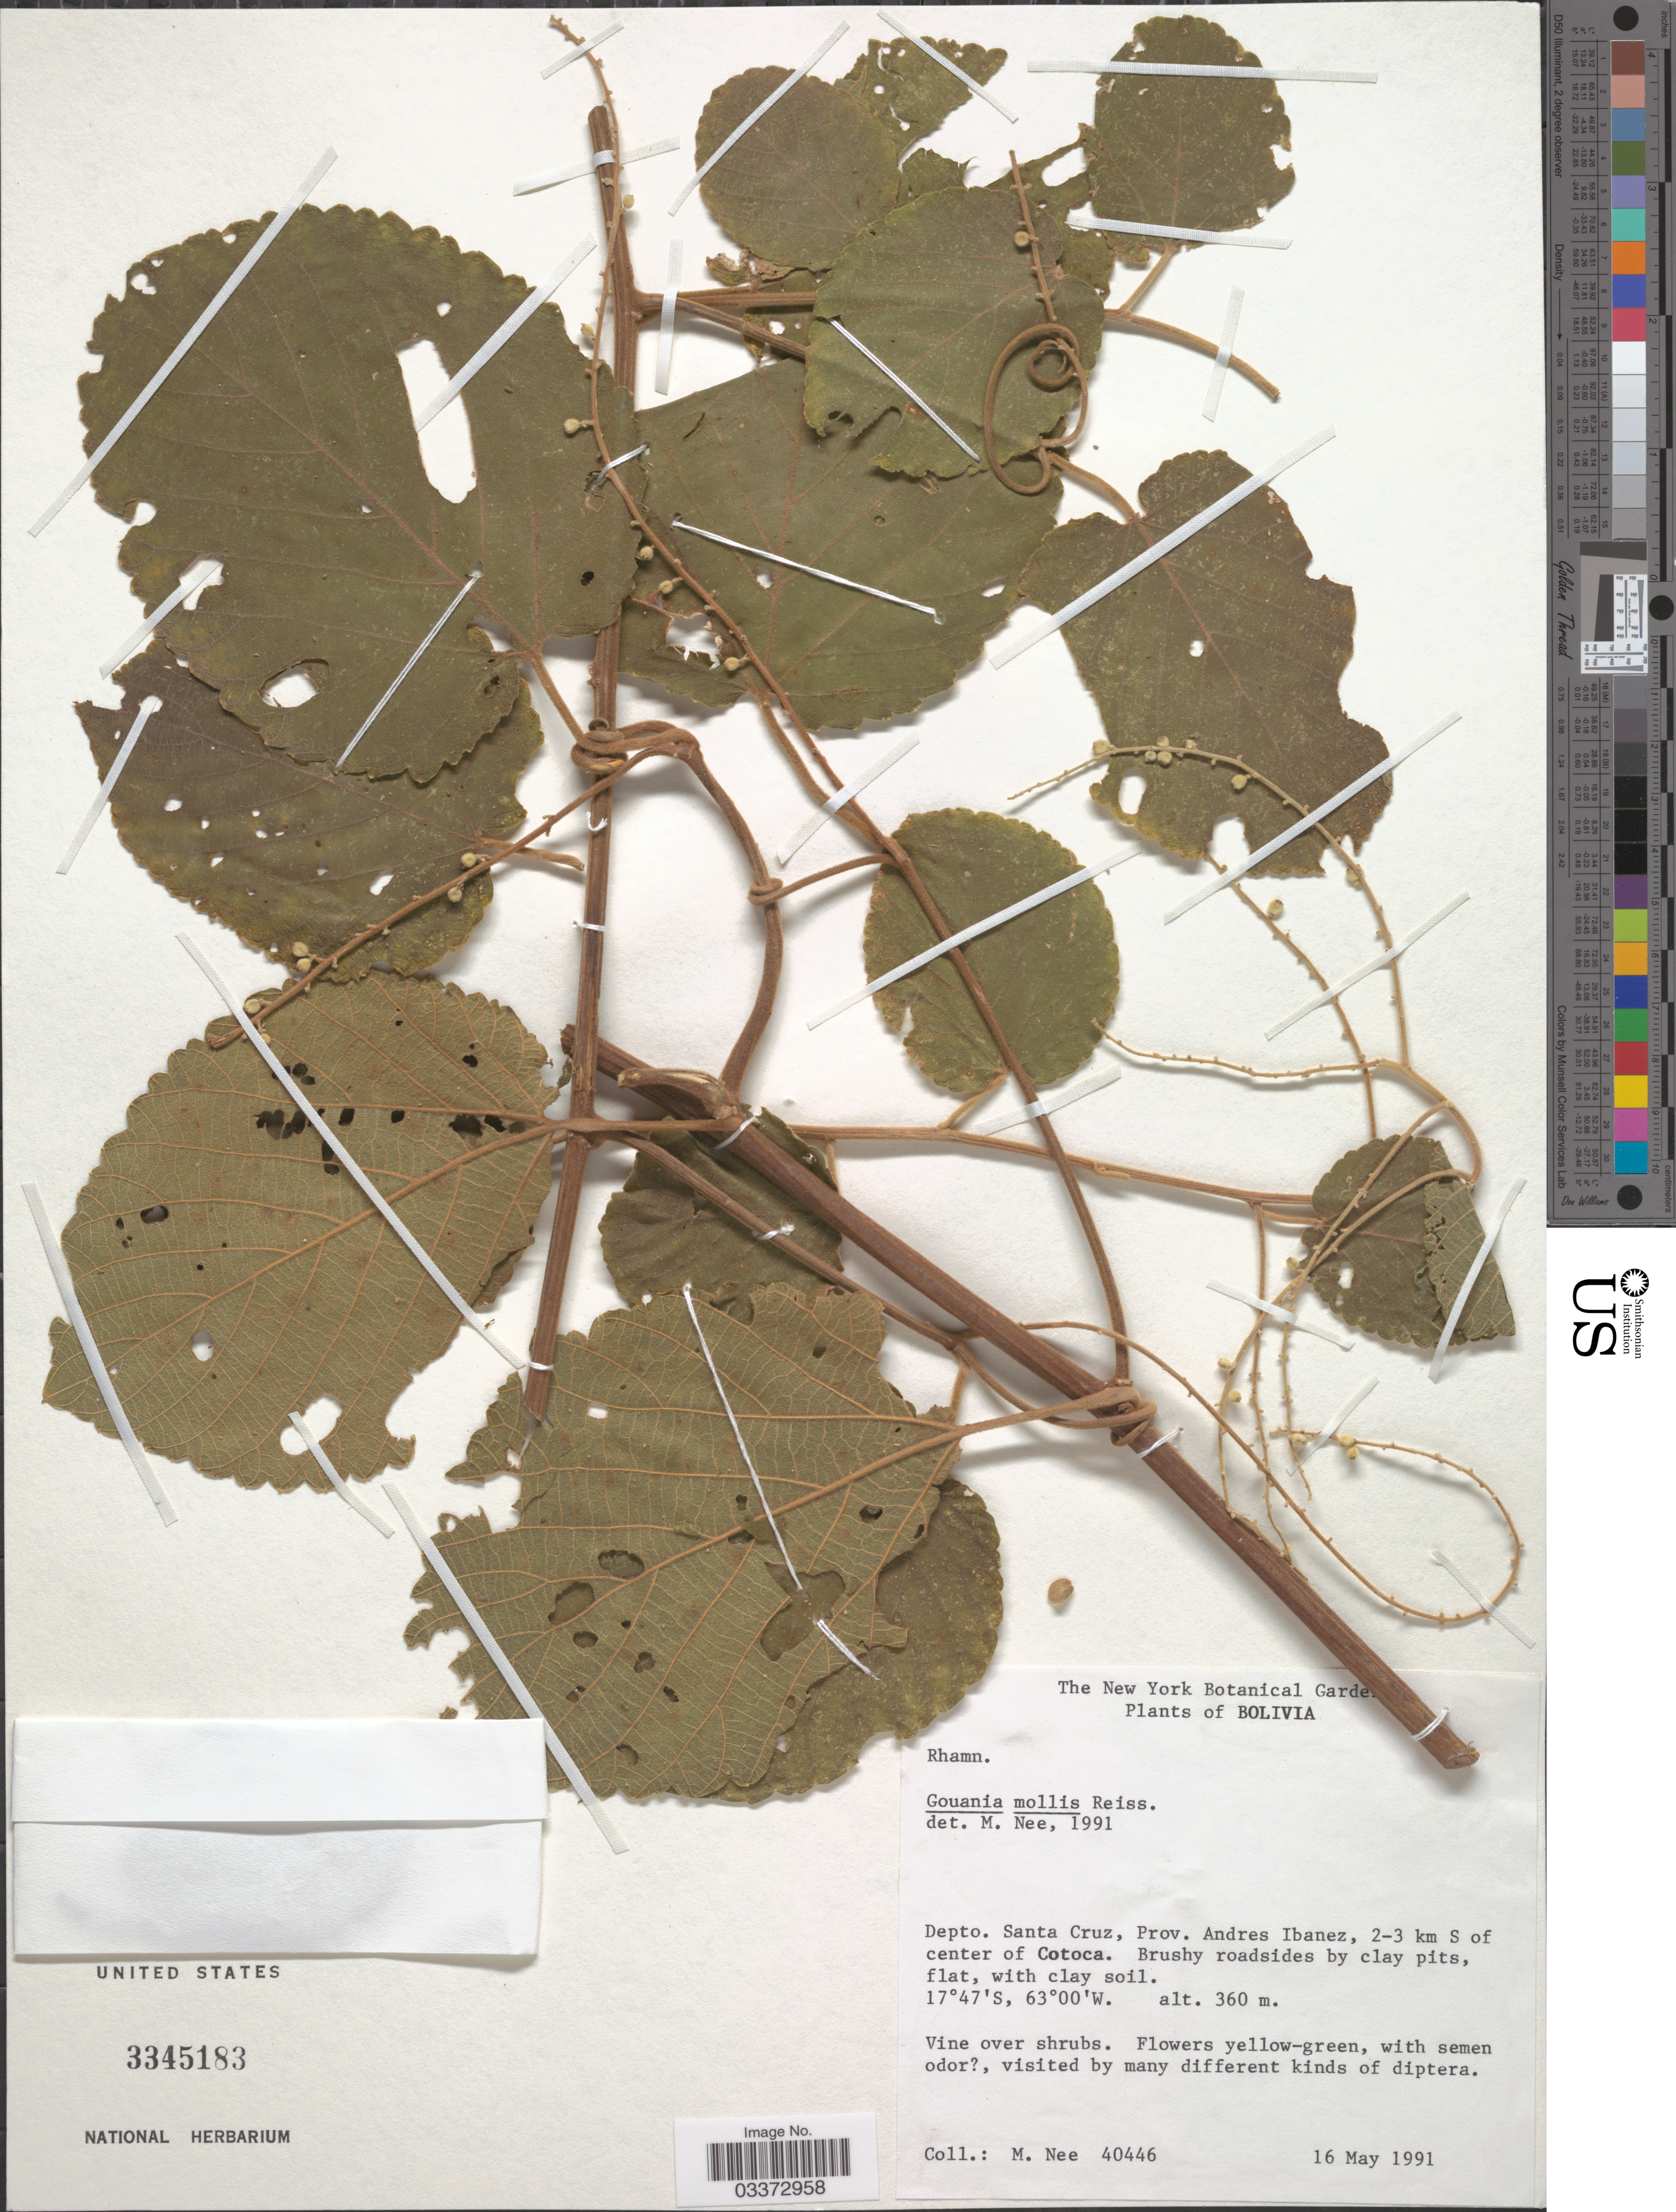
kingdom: Plantae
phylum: Tracheophyta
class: Magnoliopsida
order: Rosales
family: Rhamnaceae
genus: Gouania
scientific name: Gouania mollis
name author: Reissek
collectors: M. Nee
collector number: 40446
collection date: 1991-05-16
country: Bolivia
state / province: Santa Cruz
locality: Depto. Santa Cruz, Prov. Andres Ibanez, 2-3 km S of center of Cotoca.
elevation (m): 360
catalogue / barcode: US 3345183